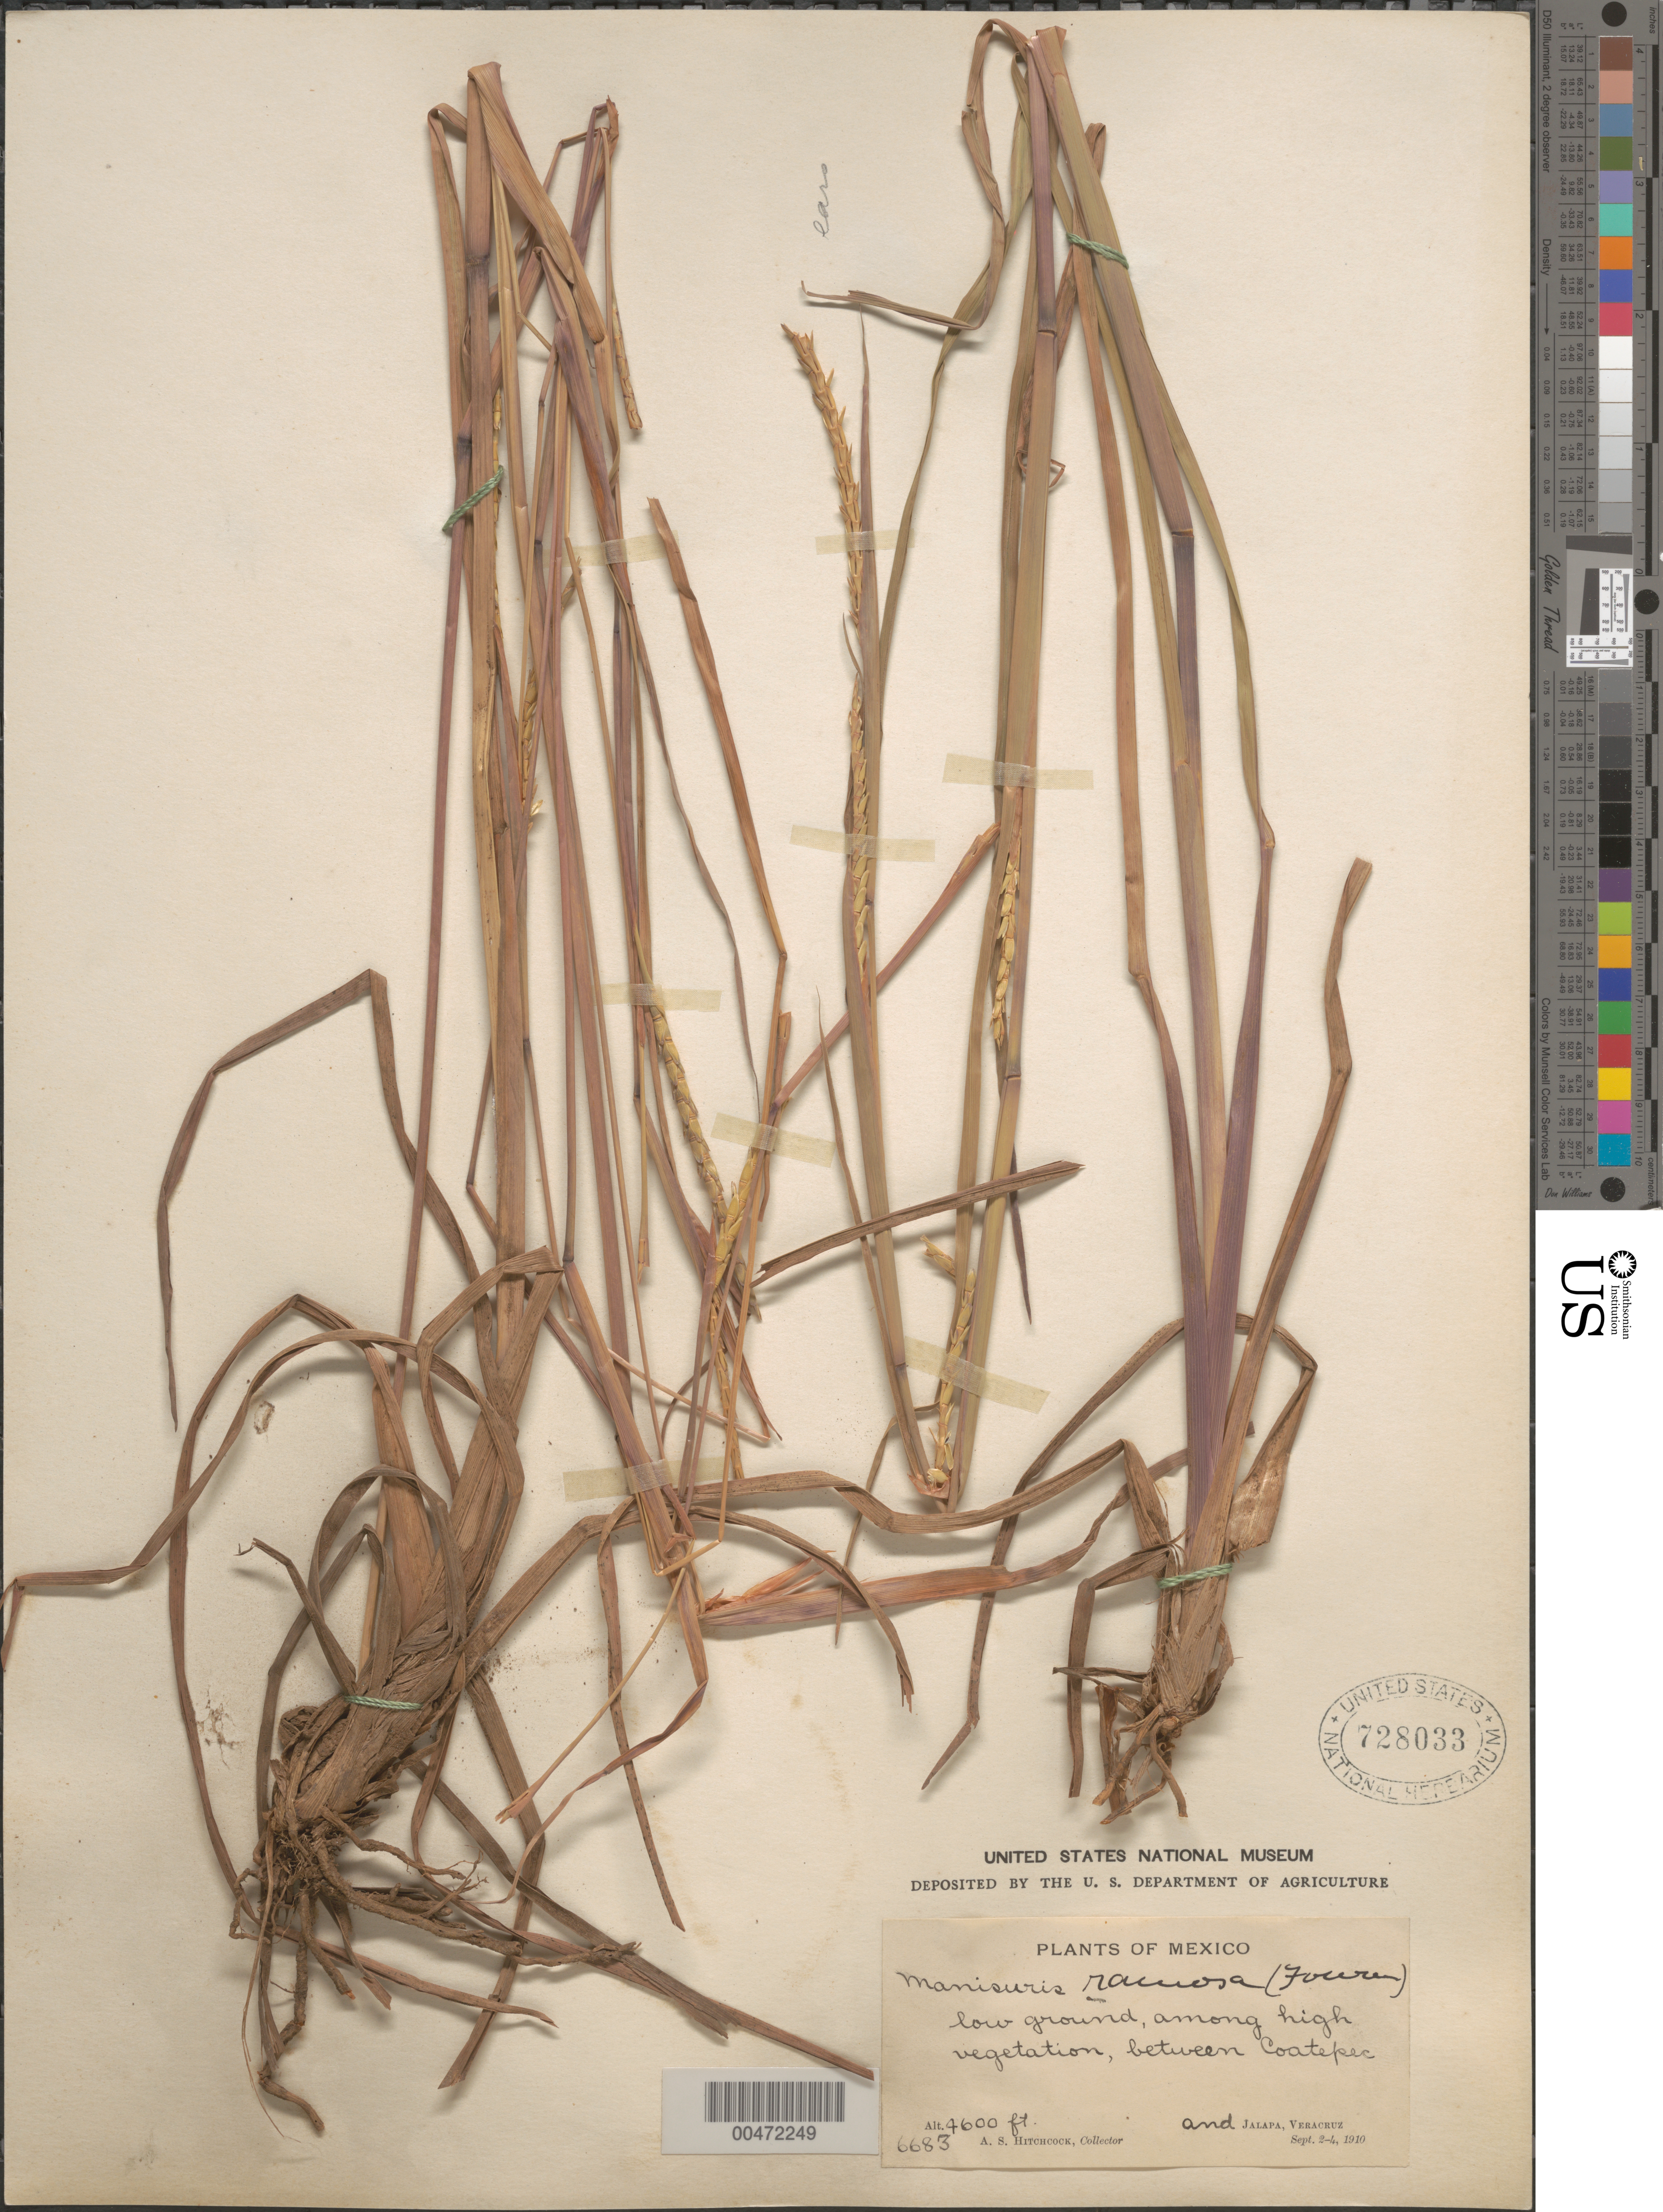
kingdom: Plantae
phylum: Tracheophyta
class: Liliopsida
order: Poales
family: Poaceae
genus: Mnesithea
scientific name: Mnesithea ramosa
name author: (E. Fourn.) de Koning & Sosef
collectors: A. S. Hitchcock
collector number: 6683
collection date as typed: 2 Sep 1910 to 4 Sep 1910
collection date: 1910-09-02/1910-09-04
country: Mexico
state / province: Veracruz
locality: Between Coatepec & Jalapa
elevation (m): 1402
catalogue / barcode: US 728033